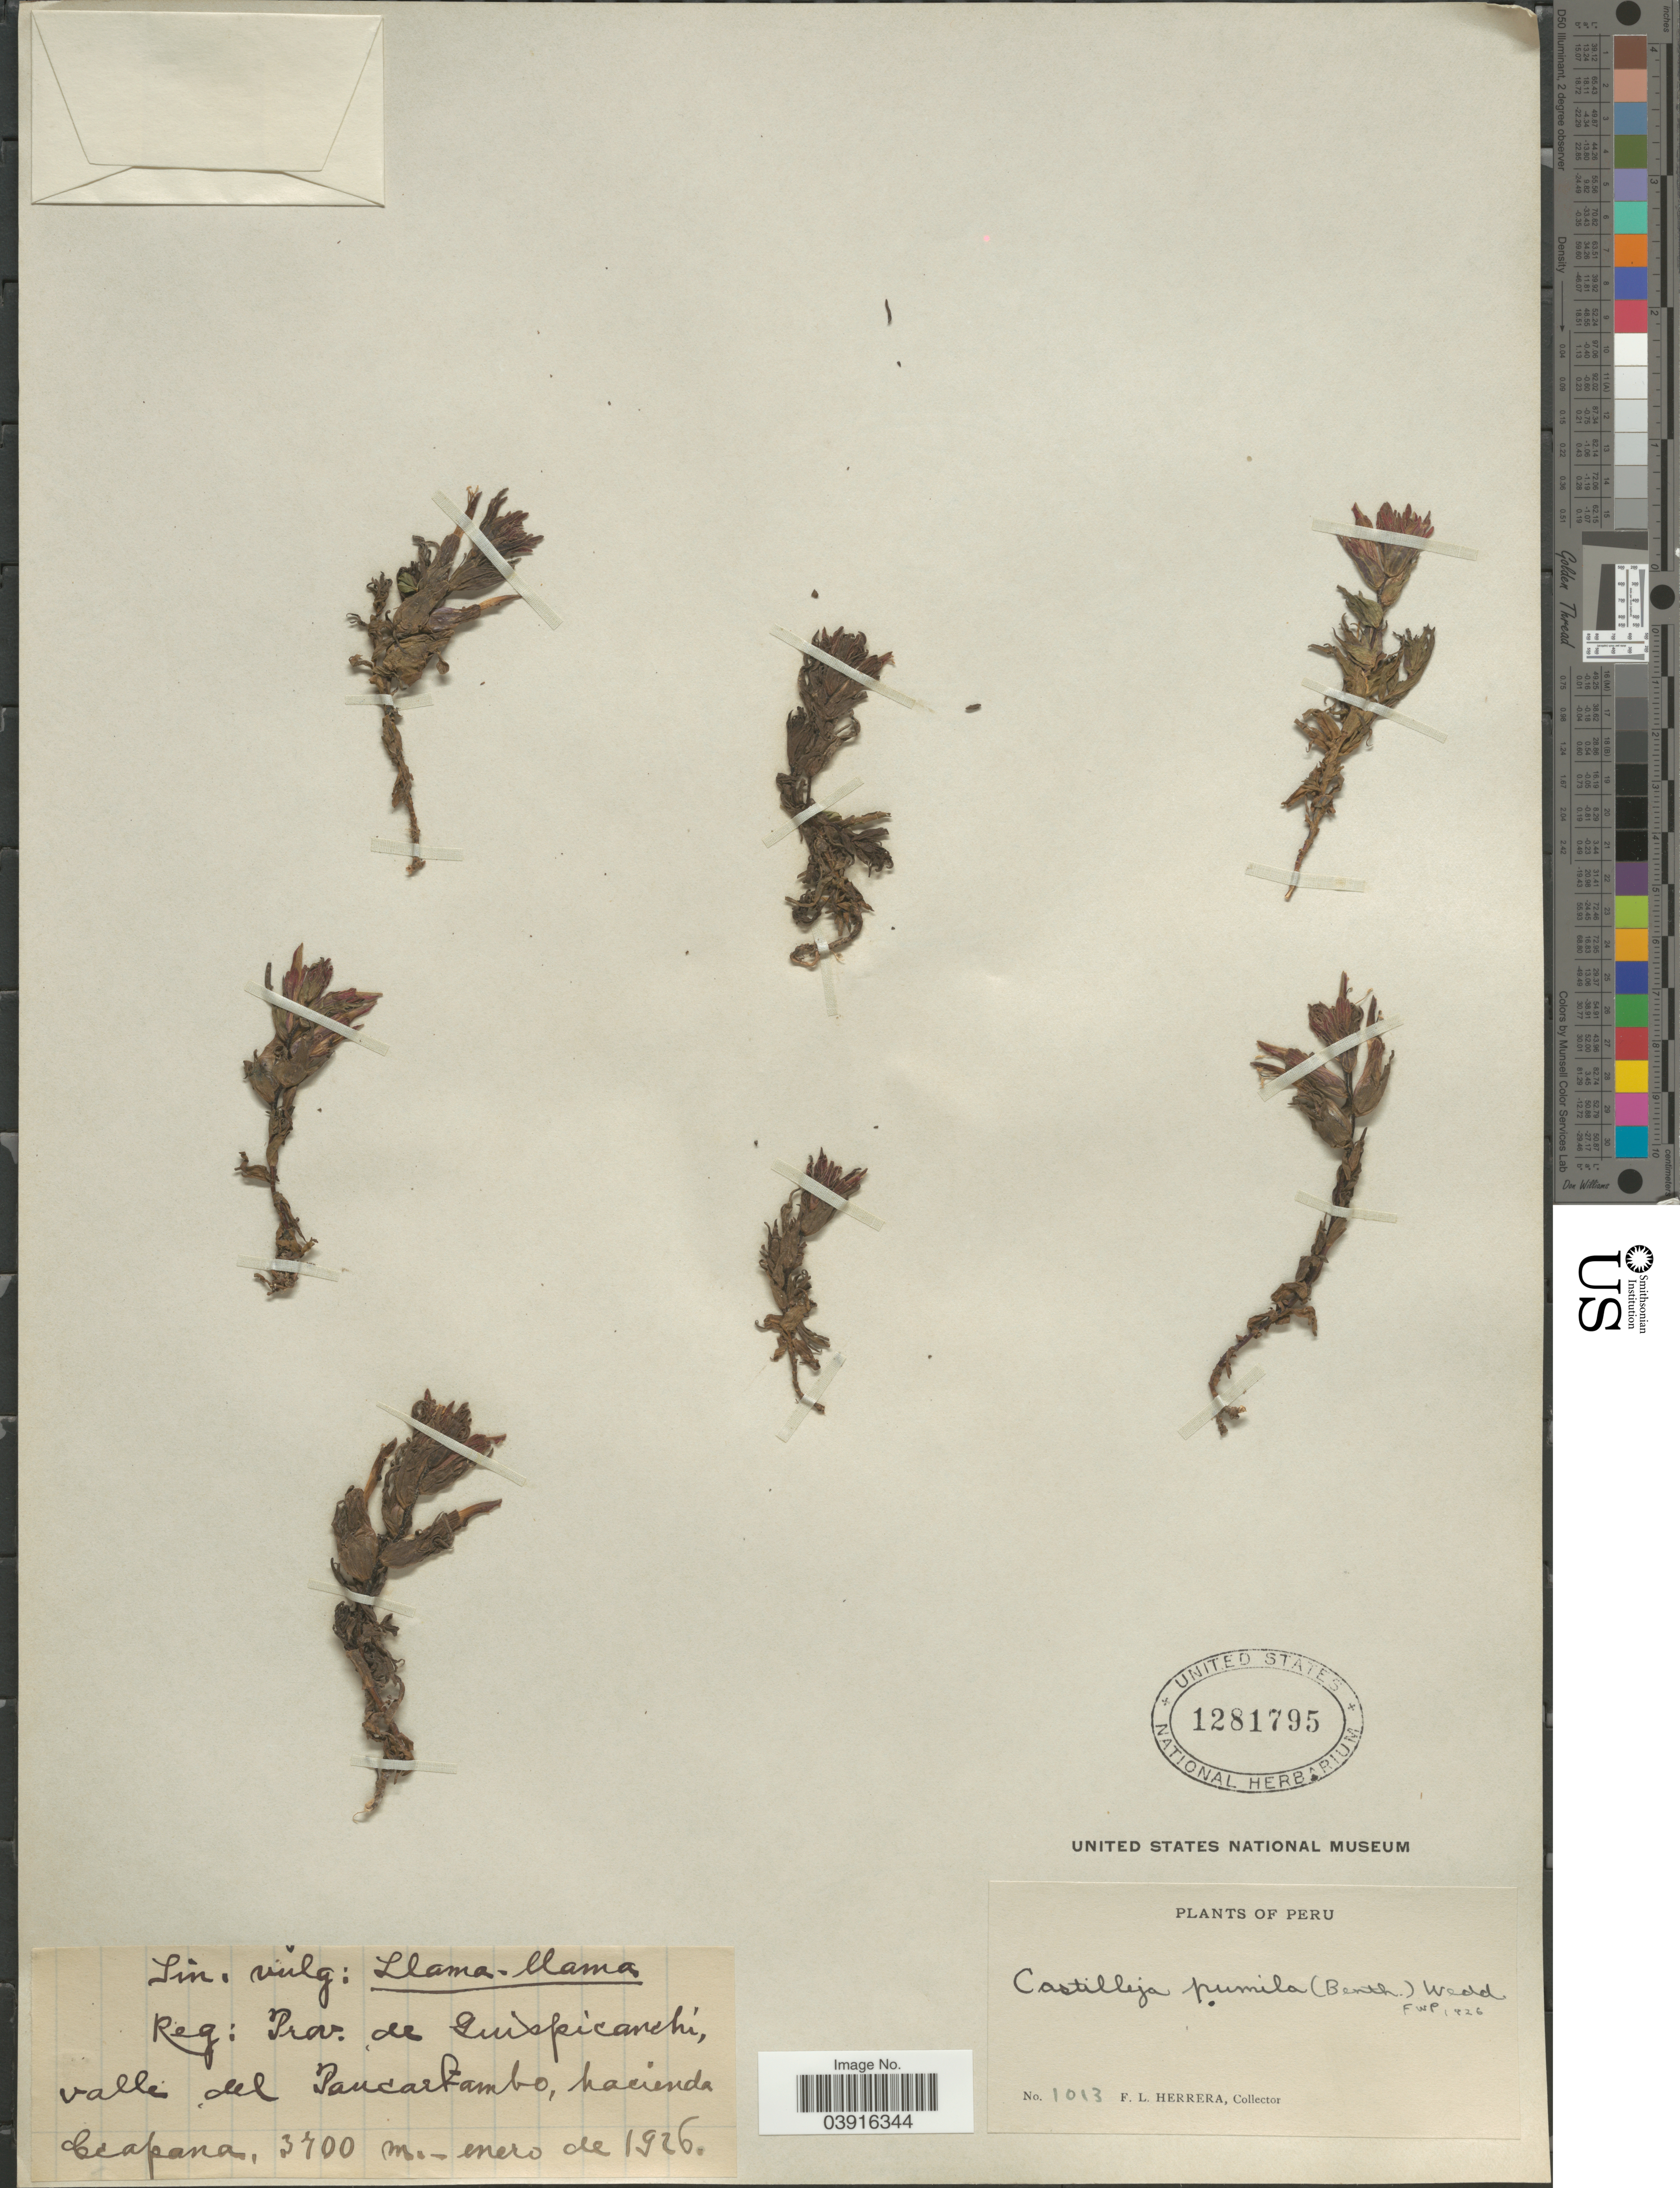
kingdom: Plantae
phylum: Tracheophyta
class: Magnoliopsida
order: Lamiales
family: Orobanchaceae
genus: Castilleja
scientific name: Castilleja pumila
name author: (Benth.) Wedd.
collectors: F. L. Herrera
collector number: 1013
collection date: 1926-01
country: Peru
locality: Reg: Prov. de Quispicanchi, valle del Paucartambo, hacienda Ccapana.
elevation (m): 3700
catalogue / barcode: US 1281795